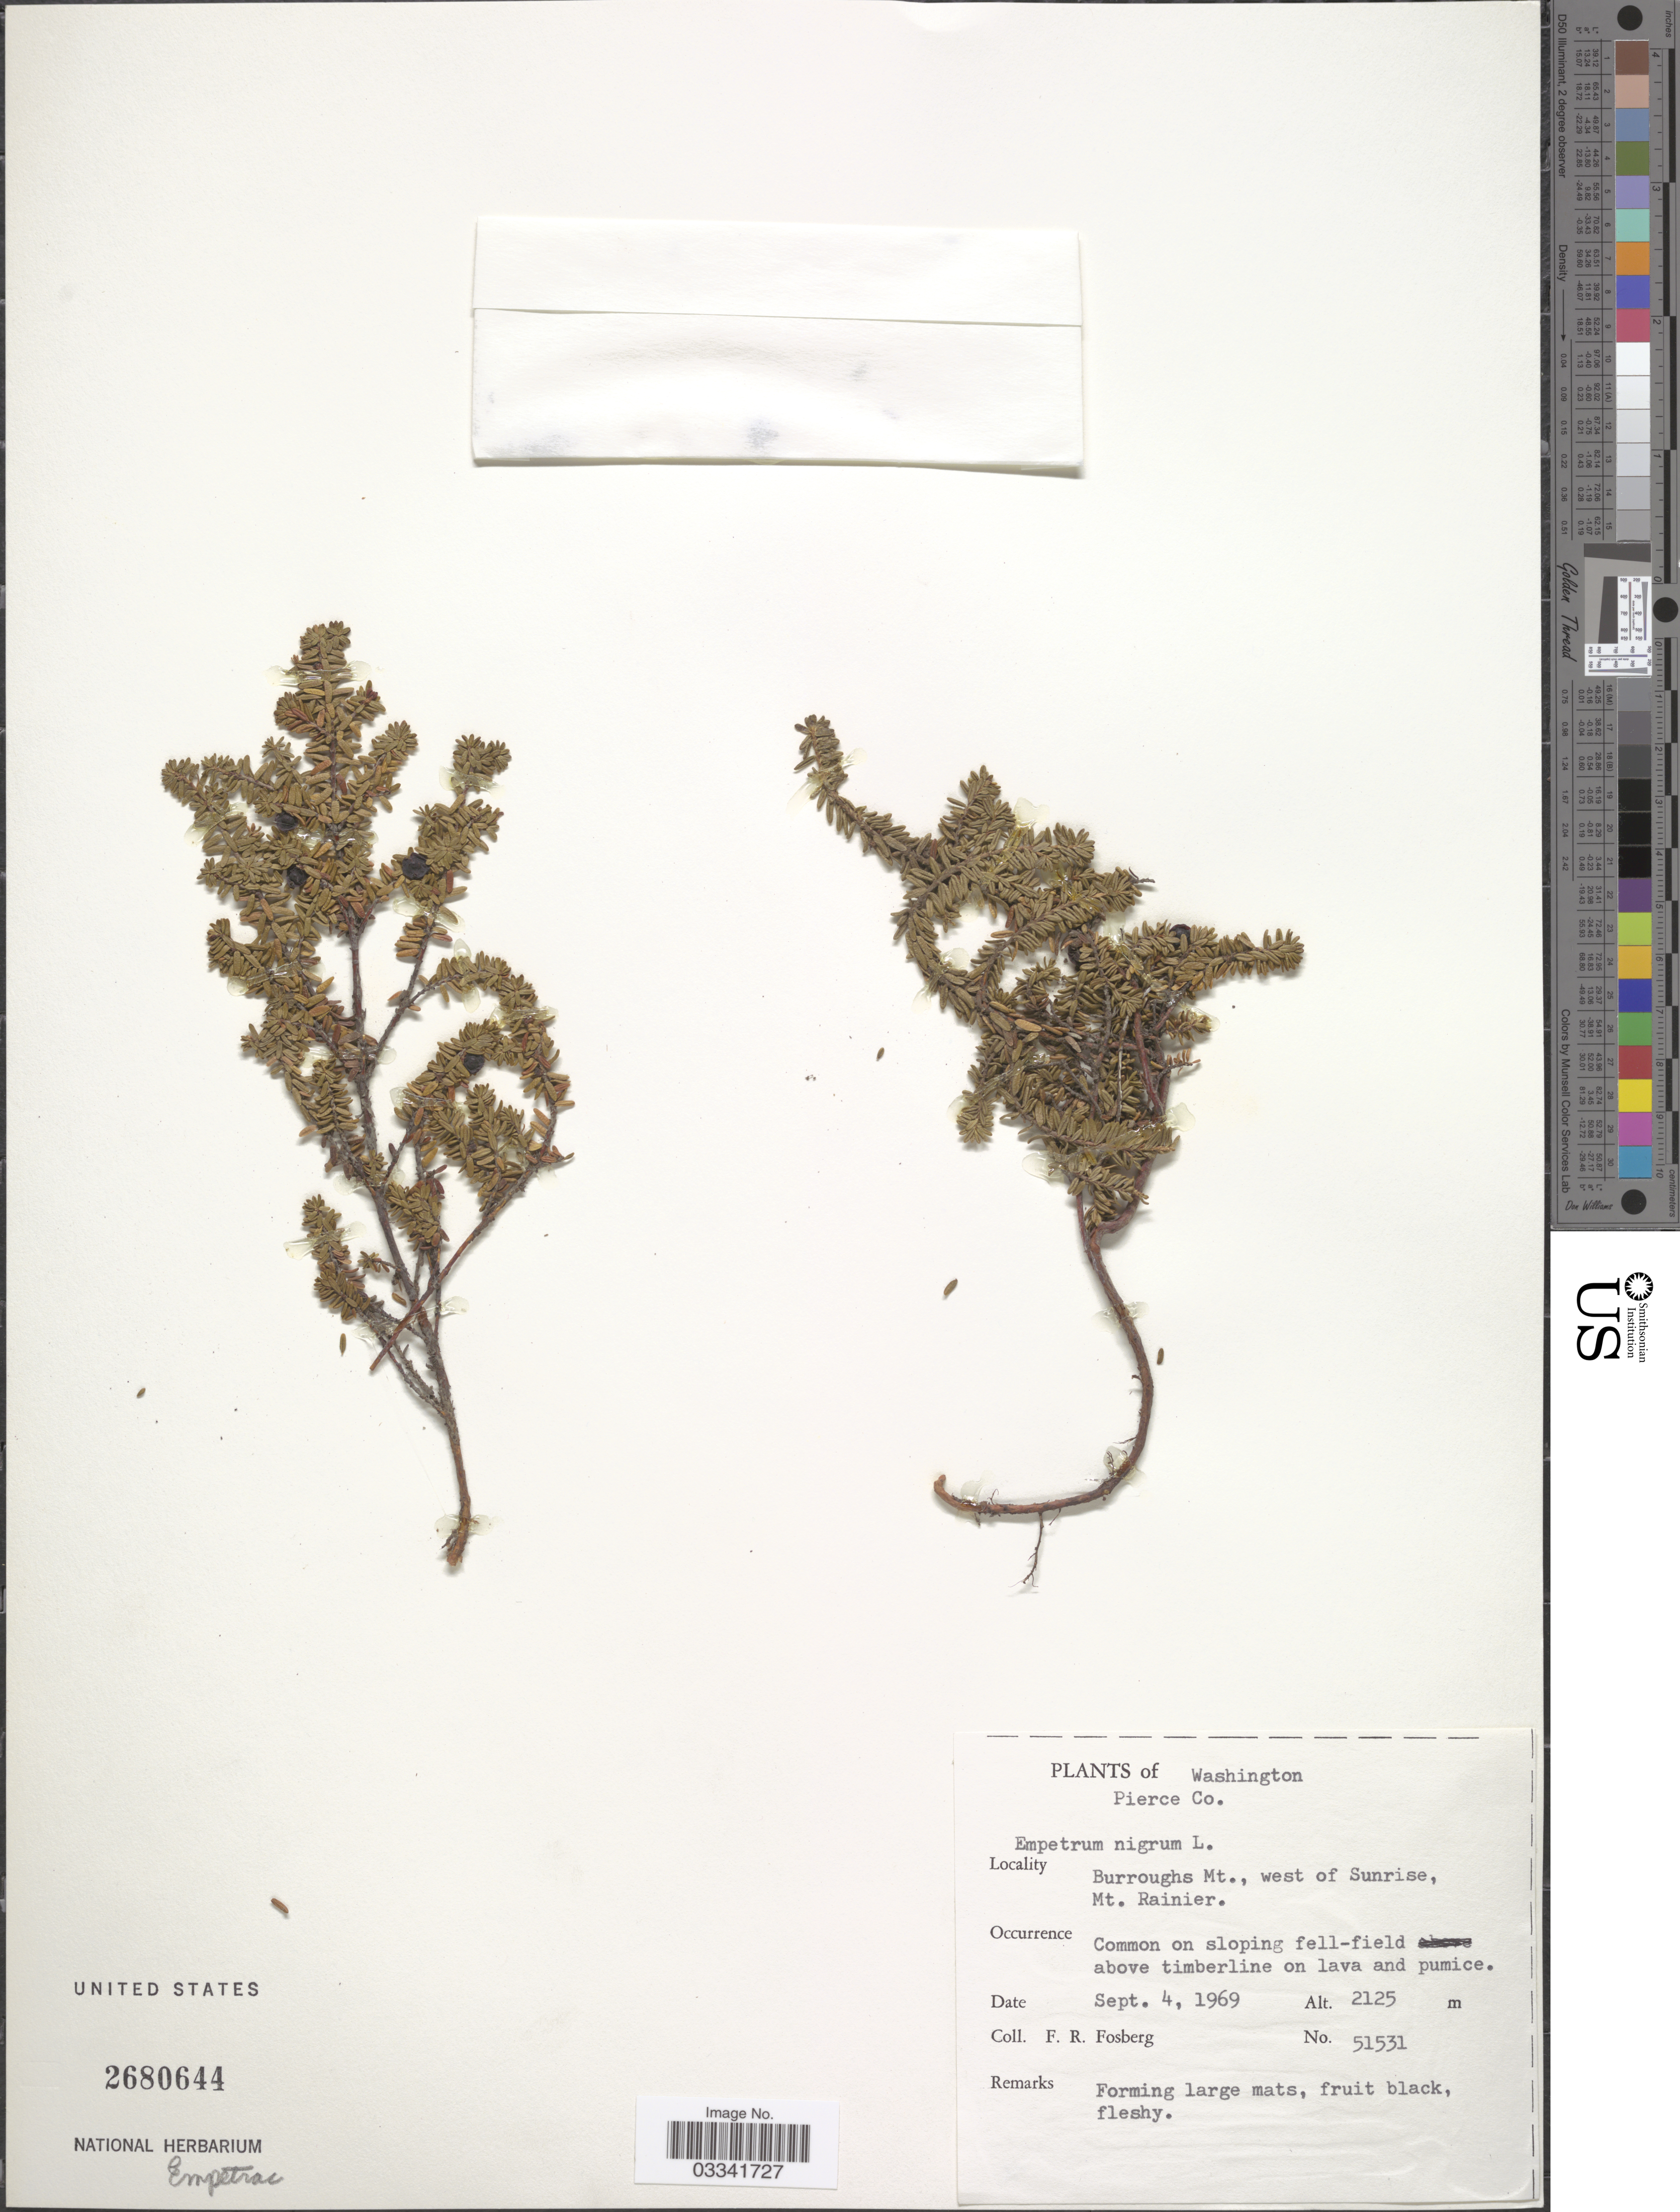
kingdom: Plantae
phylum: Tracheophyta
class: Magnoliopsida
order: Ericales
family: Ericaceae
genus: Empetrum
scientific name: Empetrum nigrum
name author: L.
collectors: F. R. Fosberg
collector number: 51531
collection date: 1969-09-04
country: United States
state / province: Washington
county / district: Pierce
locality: Pierce Co. Burroughs Mt., west of Sunrise, Mt. Rainier.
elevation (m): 2125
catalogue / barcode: US 2680644